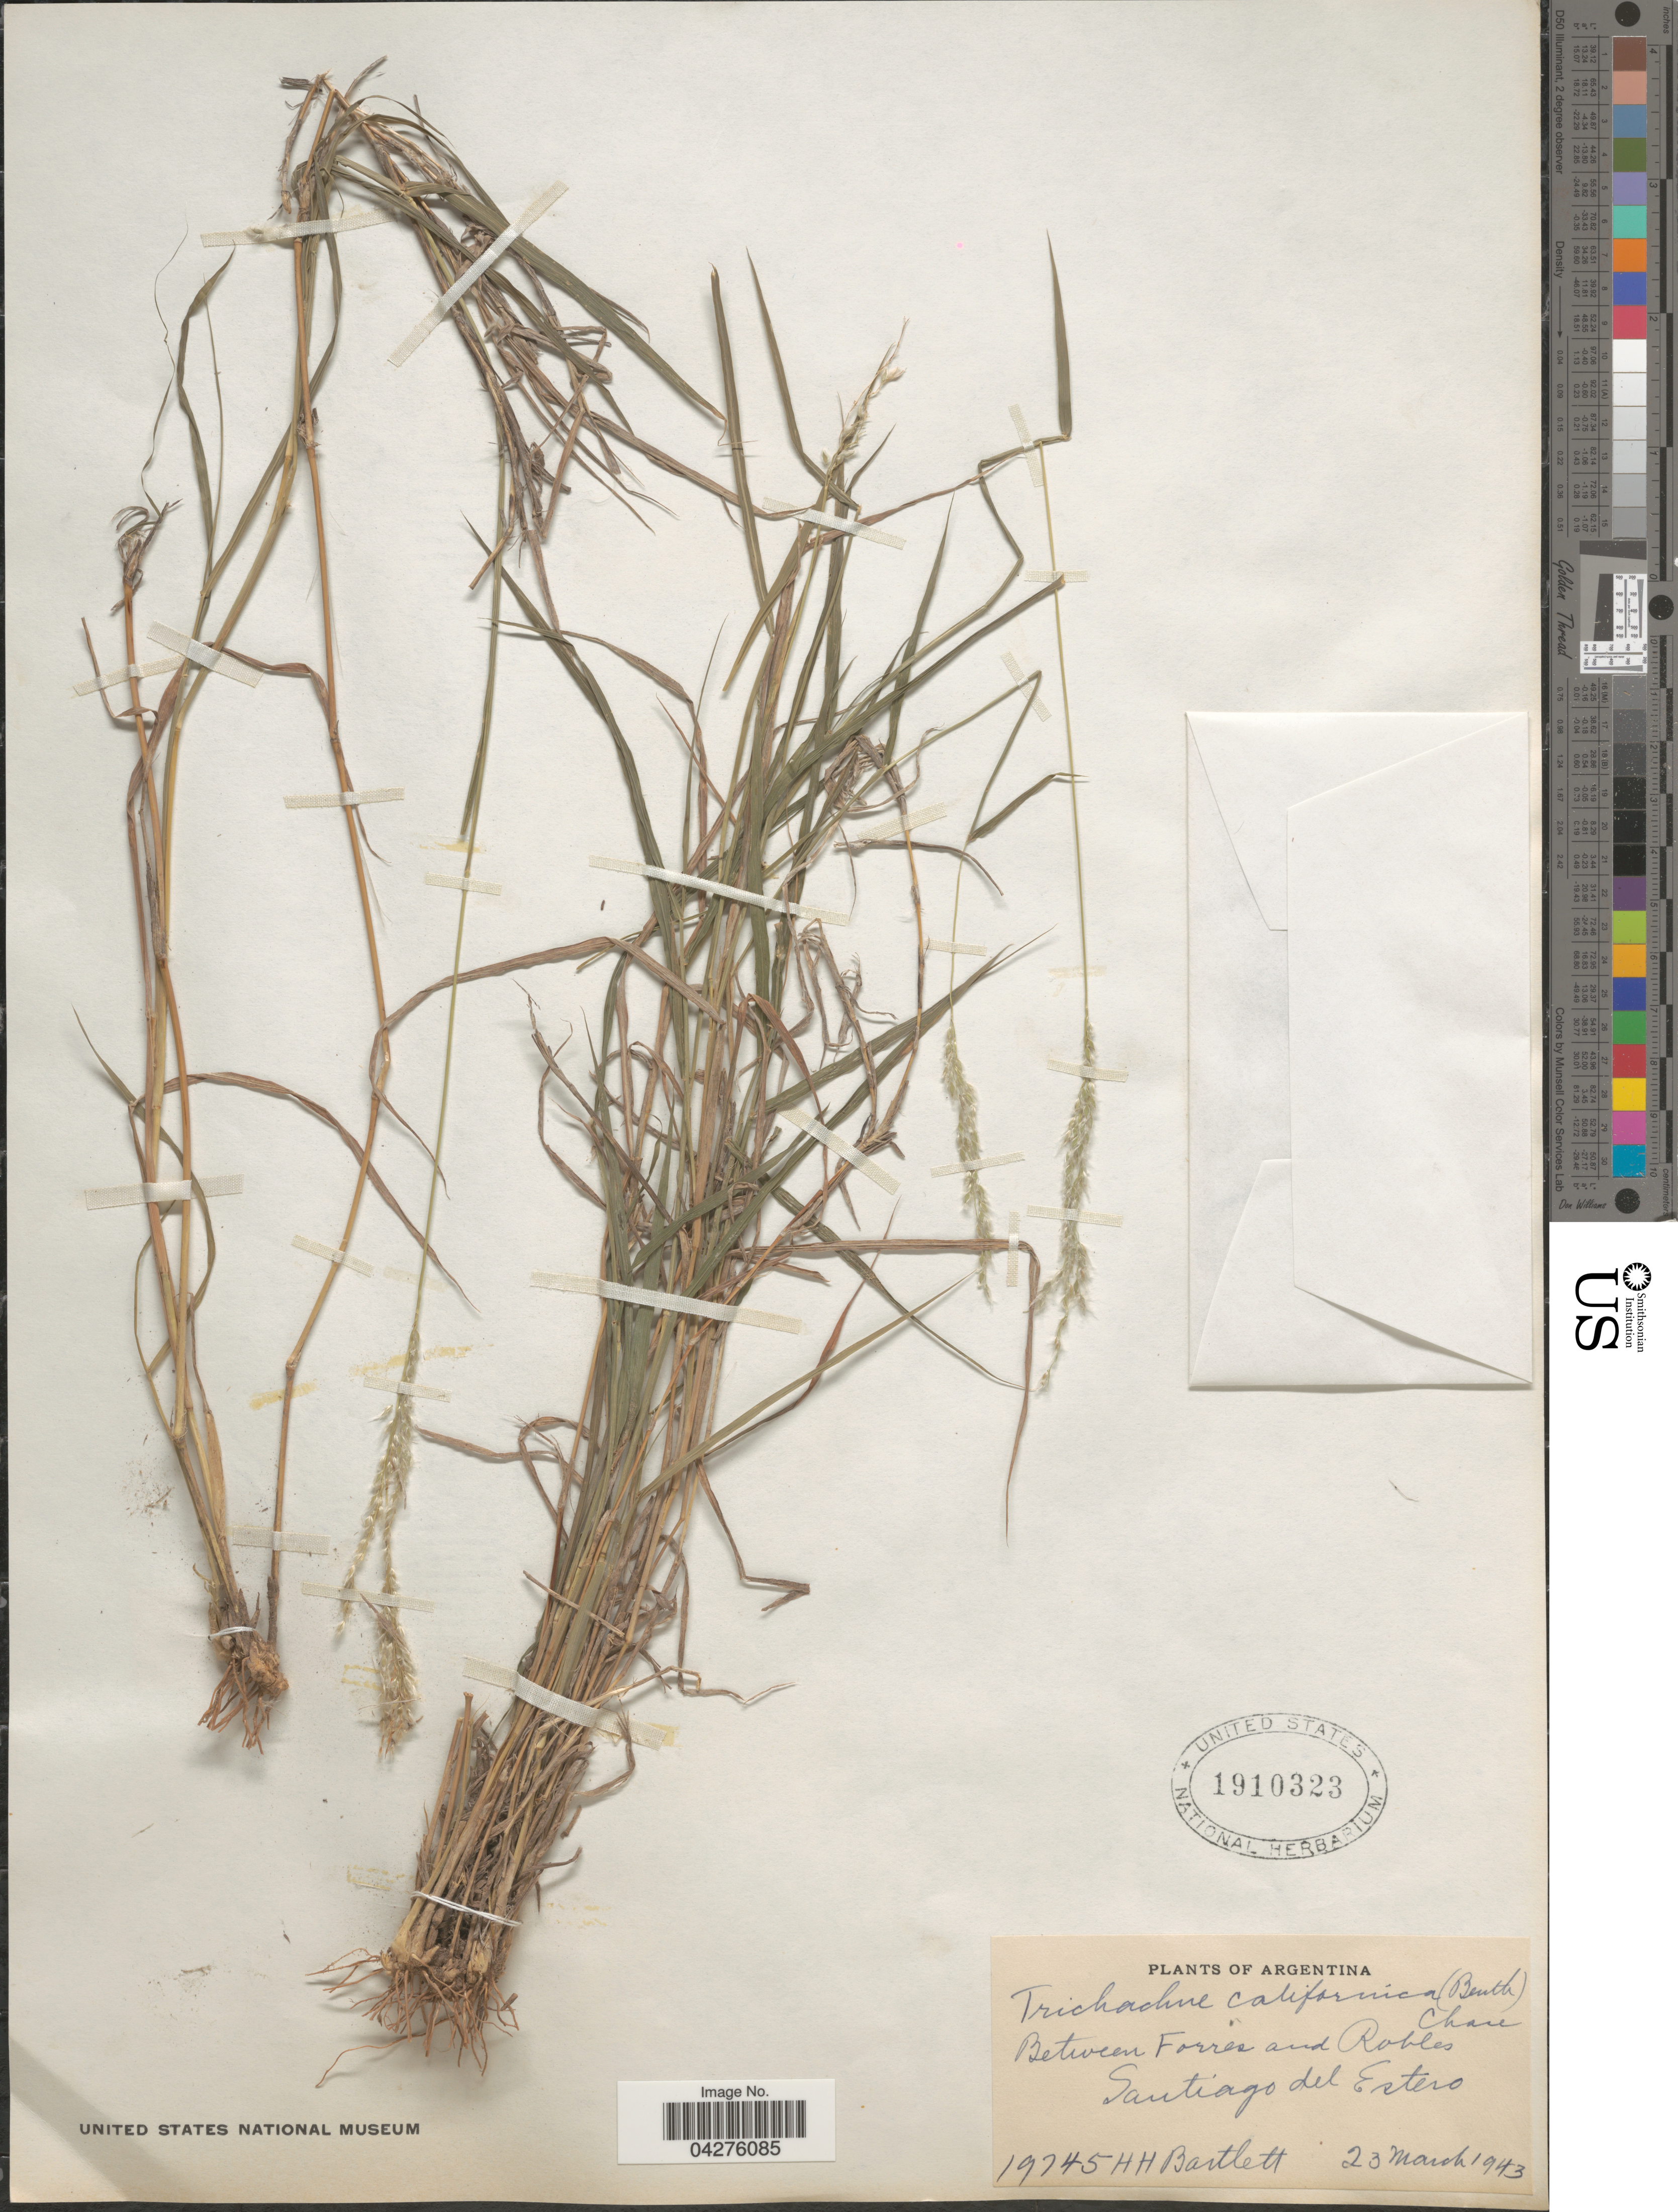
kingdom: Plantae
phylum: Tracheophyta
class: Liliopsida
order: Poales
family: Poaceae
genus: Digitaria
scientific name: Digitaria californica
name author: (Benth.) Henr.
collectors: H. H. Bartlett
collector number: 19745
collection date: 1943-03-23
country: Argentina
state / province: Santiago del Estero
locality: Between Forres and Robles.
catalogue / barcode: US 1910323